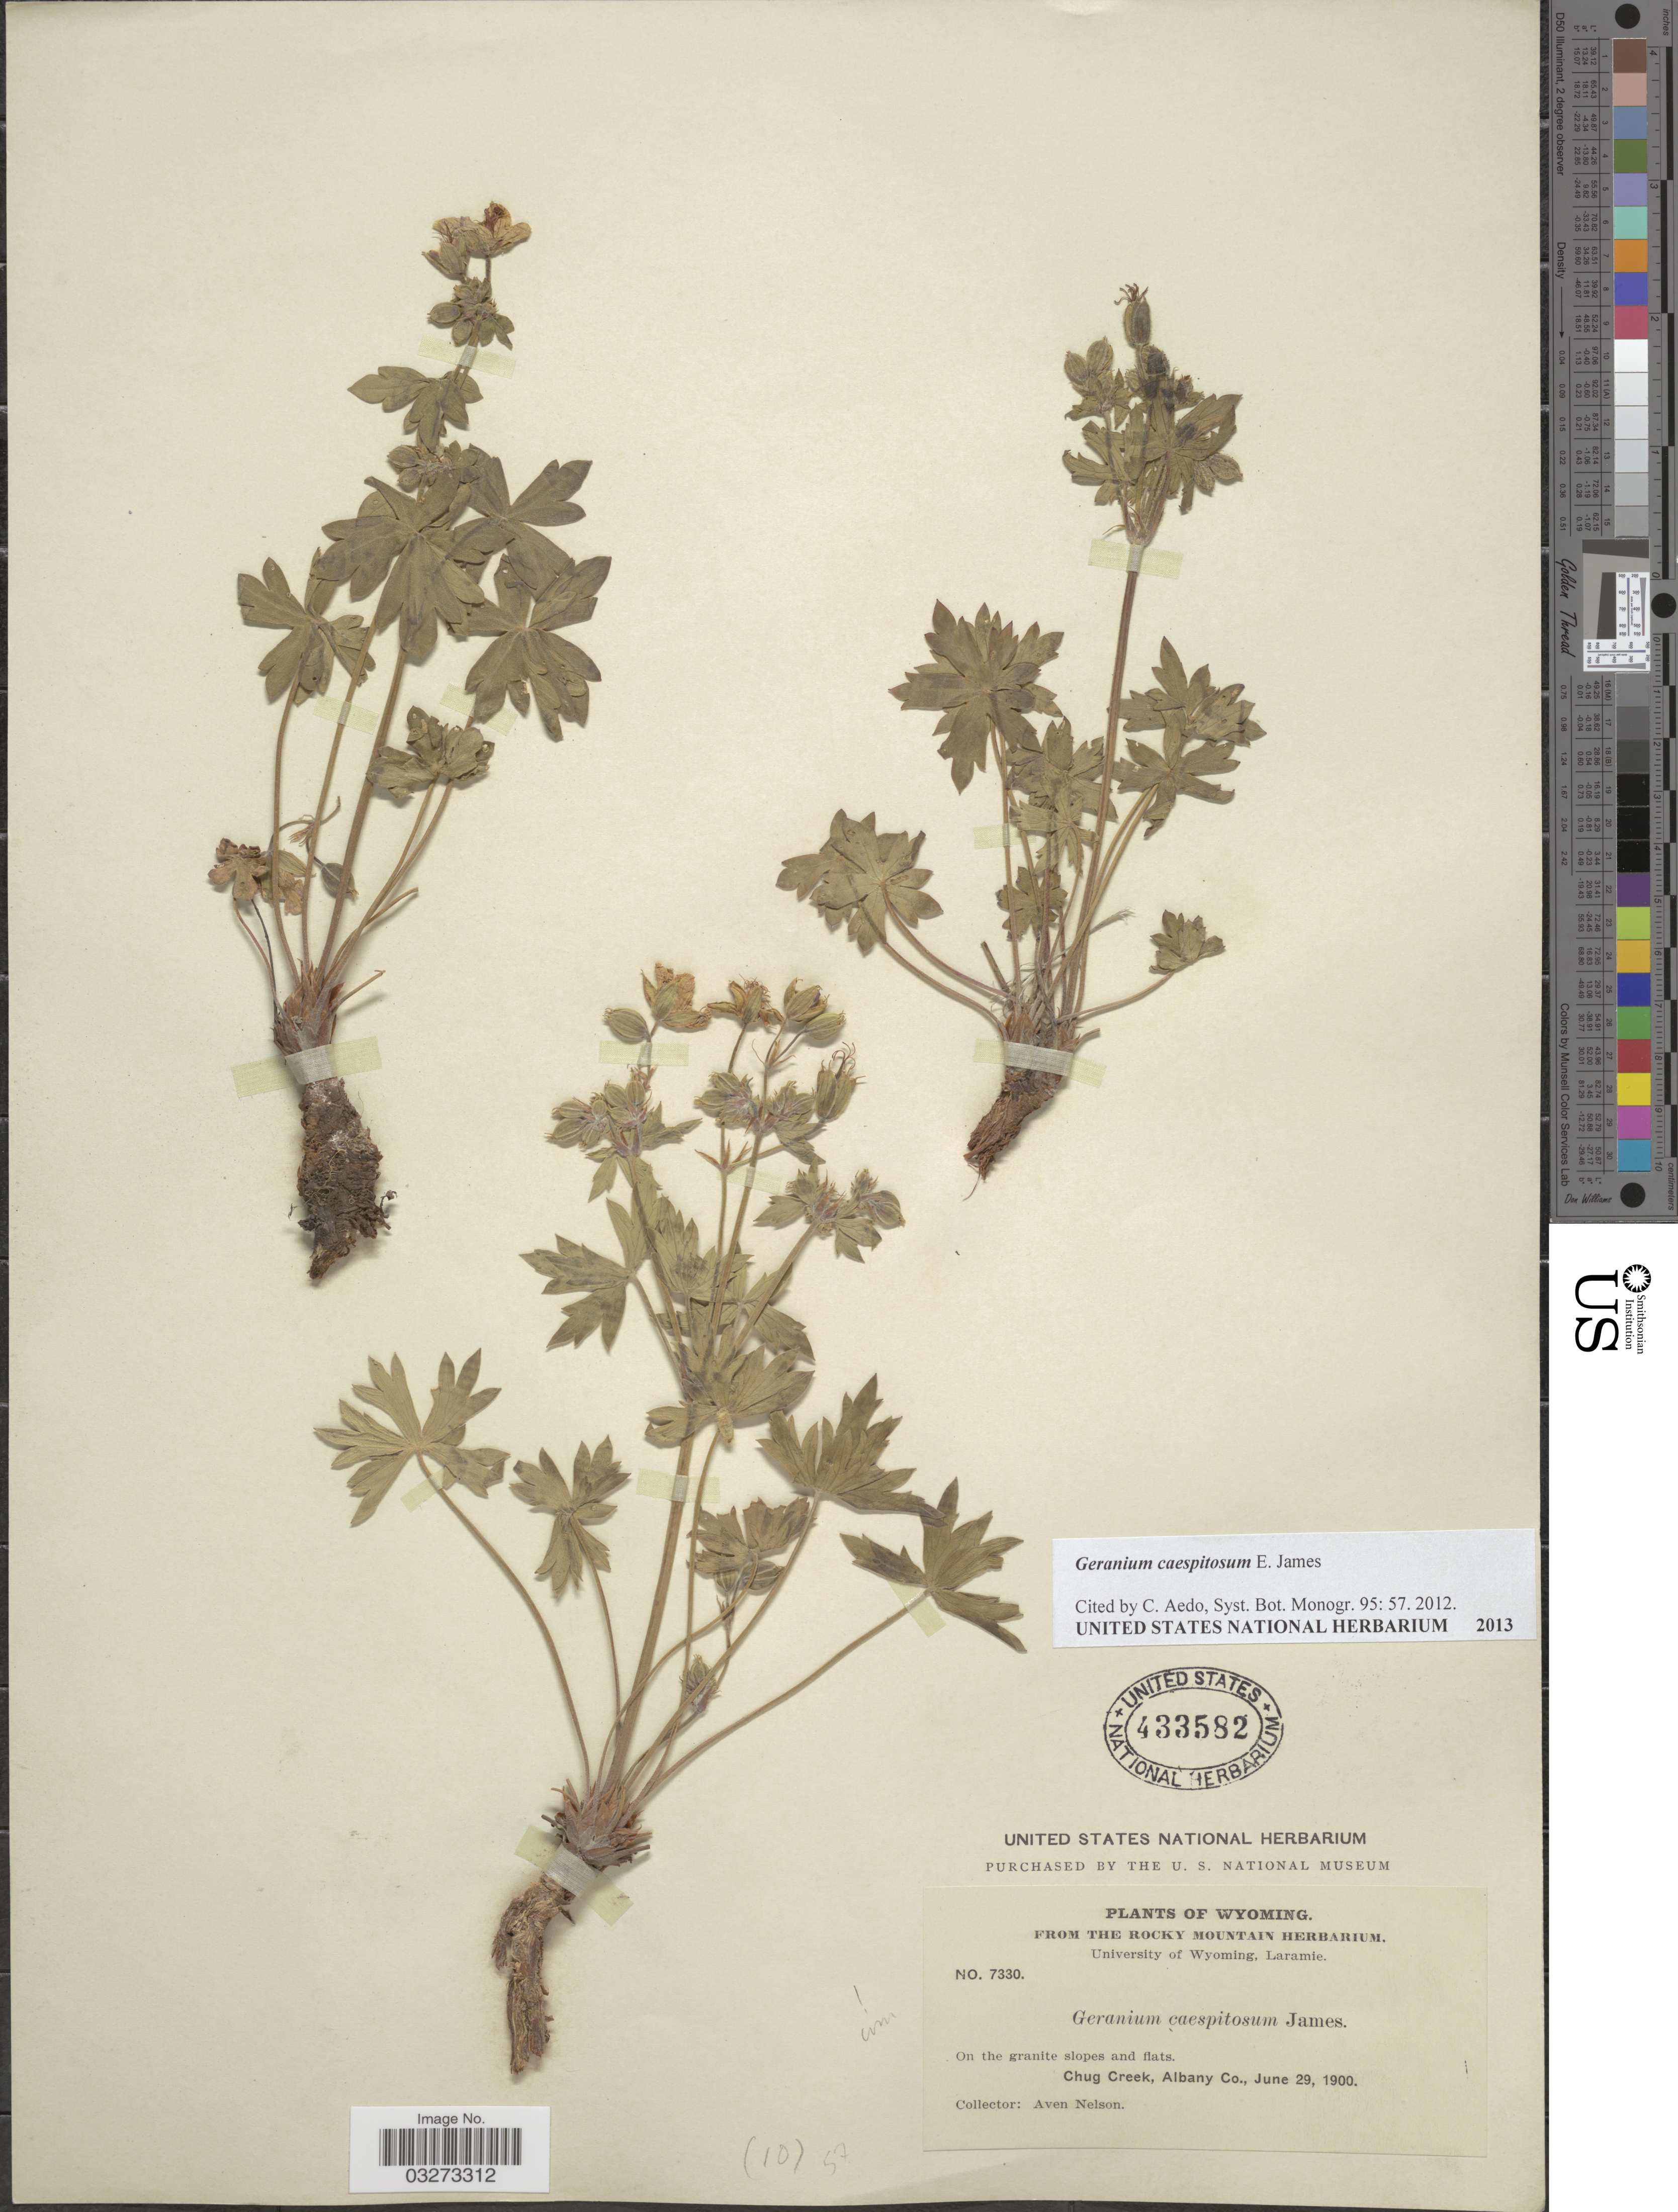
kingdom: Plantae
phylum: Tracheophyta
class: Magnoliopsida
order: Geraniales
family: Geraniaceae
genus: Geranium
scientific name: Geranium caespitosum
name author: E. James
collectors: A. Nelson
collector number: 7330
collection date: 1900-06-29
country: United States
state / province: Wyoming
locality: Chug Creek, Albany Co.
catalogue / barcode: US 433582